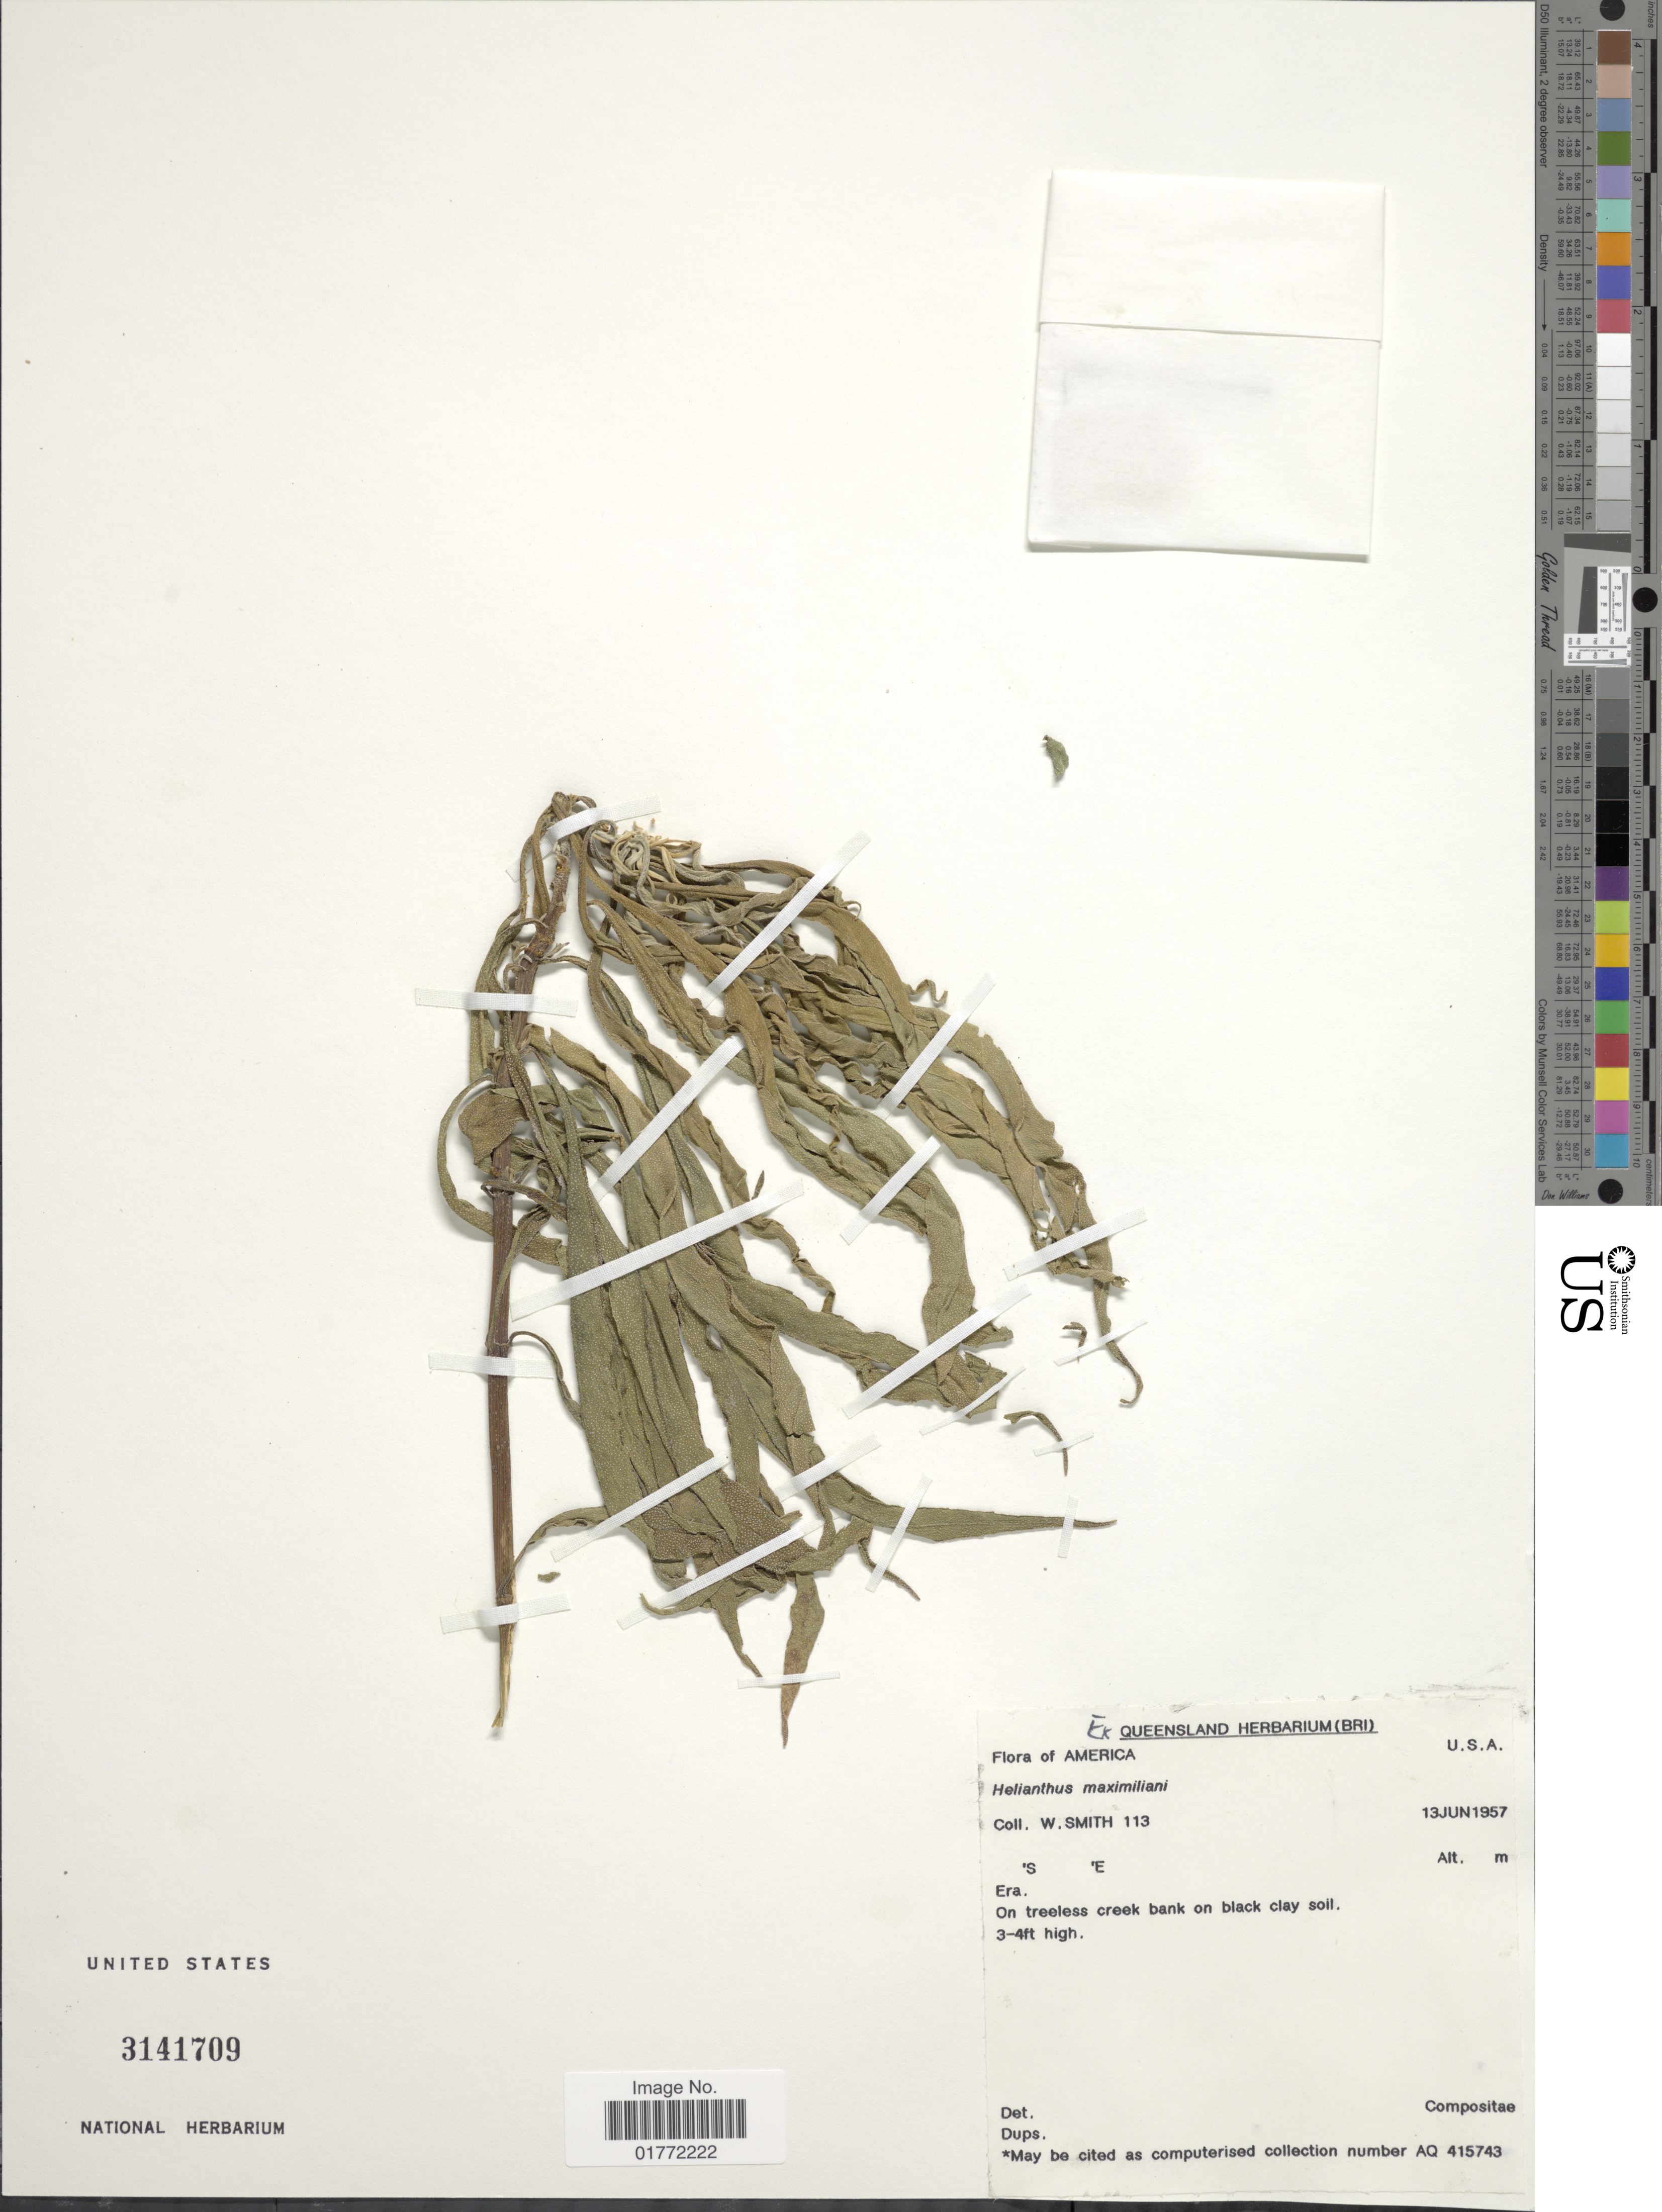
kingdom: Plantae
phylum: Tracheophyta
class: Magnoliopsida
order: Asterales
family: Asteraceae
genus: Helianthus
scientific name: Helianthus maximiliani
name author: Schrad.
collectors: W. Smith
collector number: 113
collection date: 1957-06-13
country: United States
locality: Era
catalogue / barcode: US 3141709